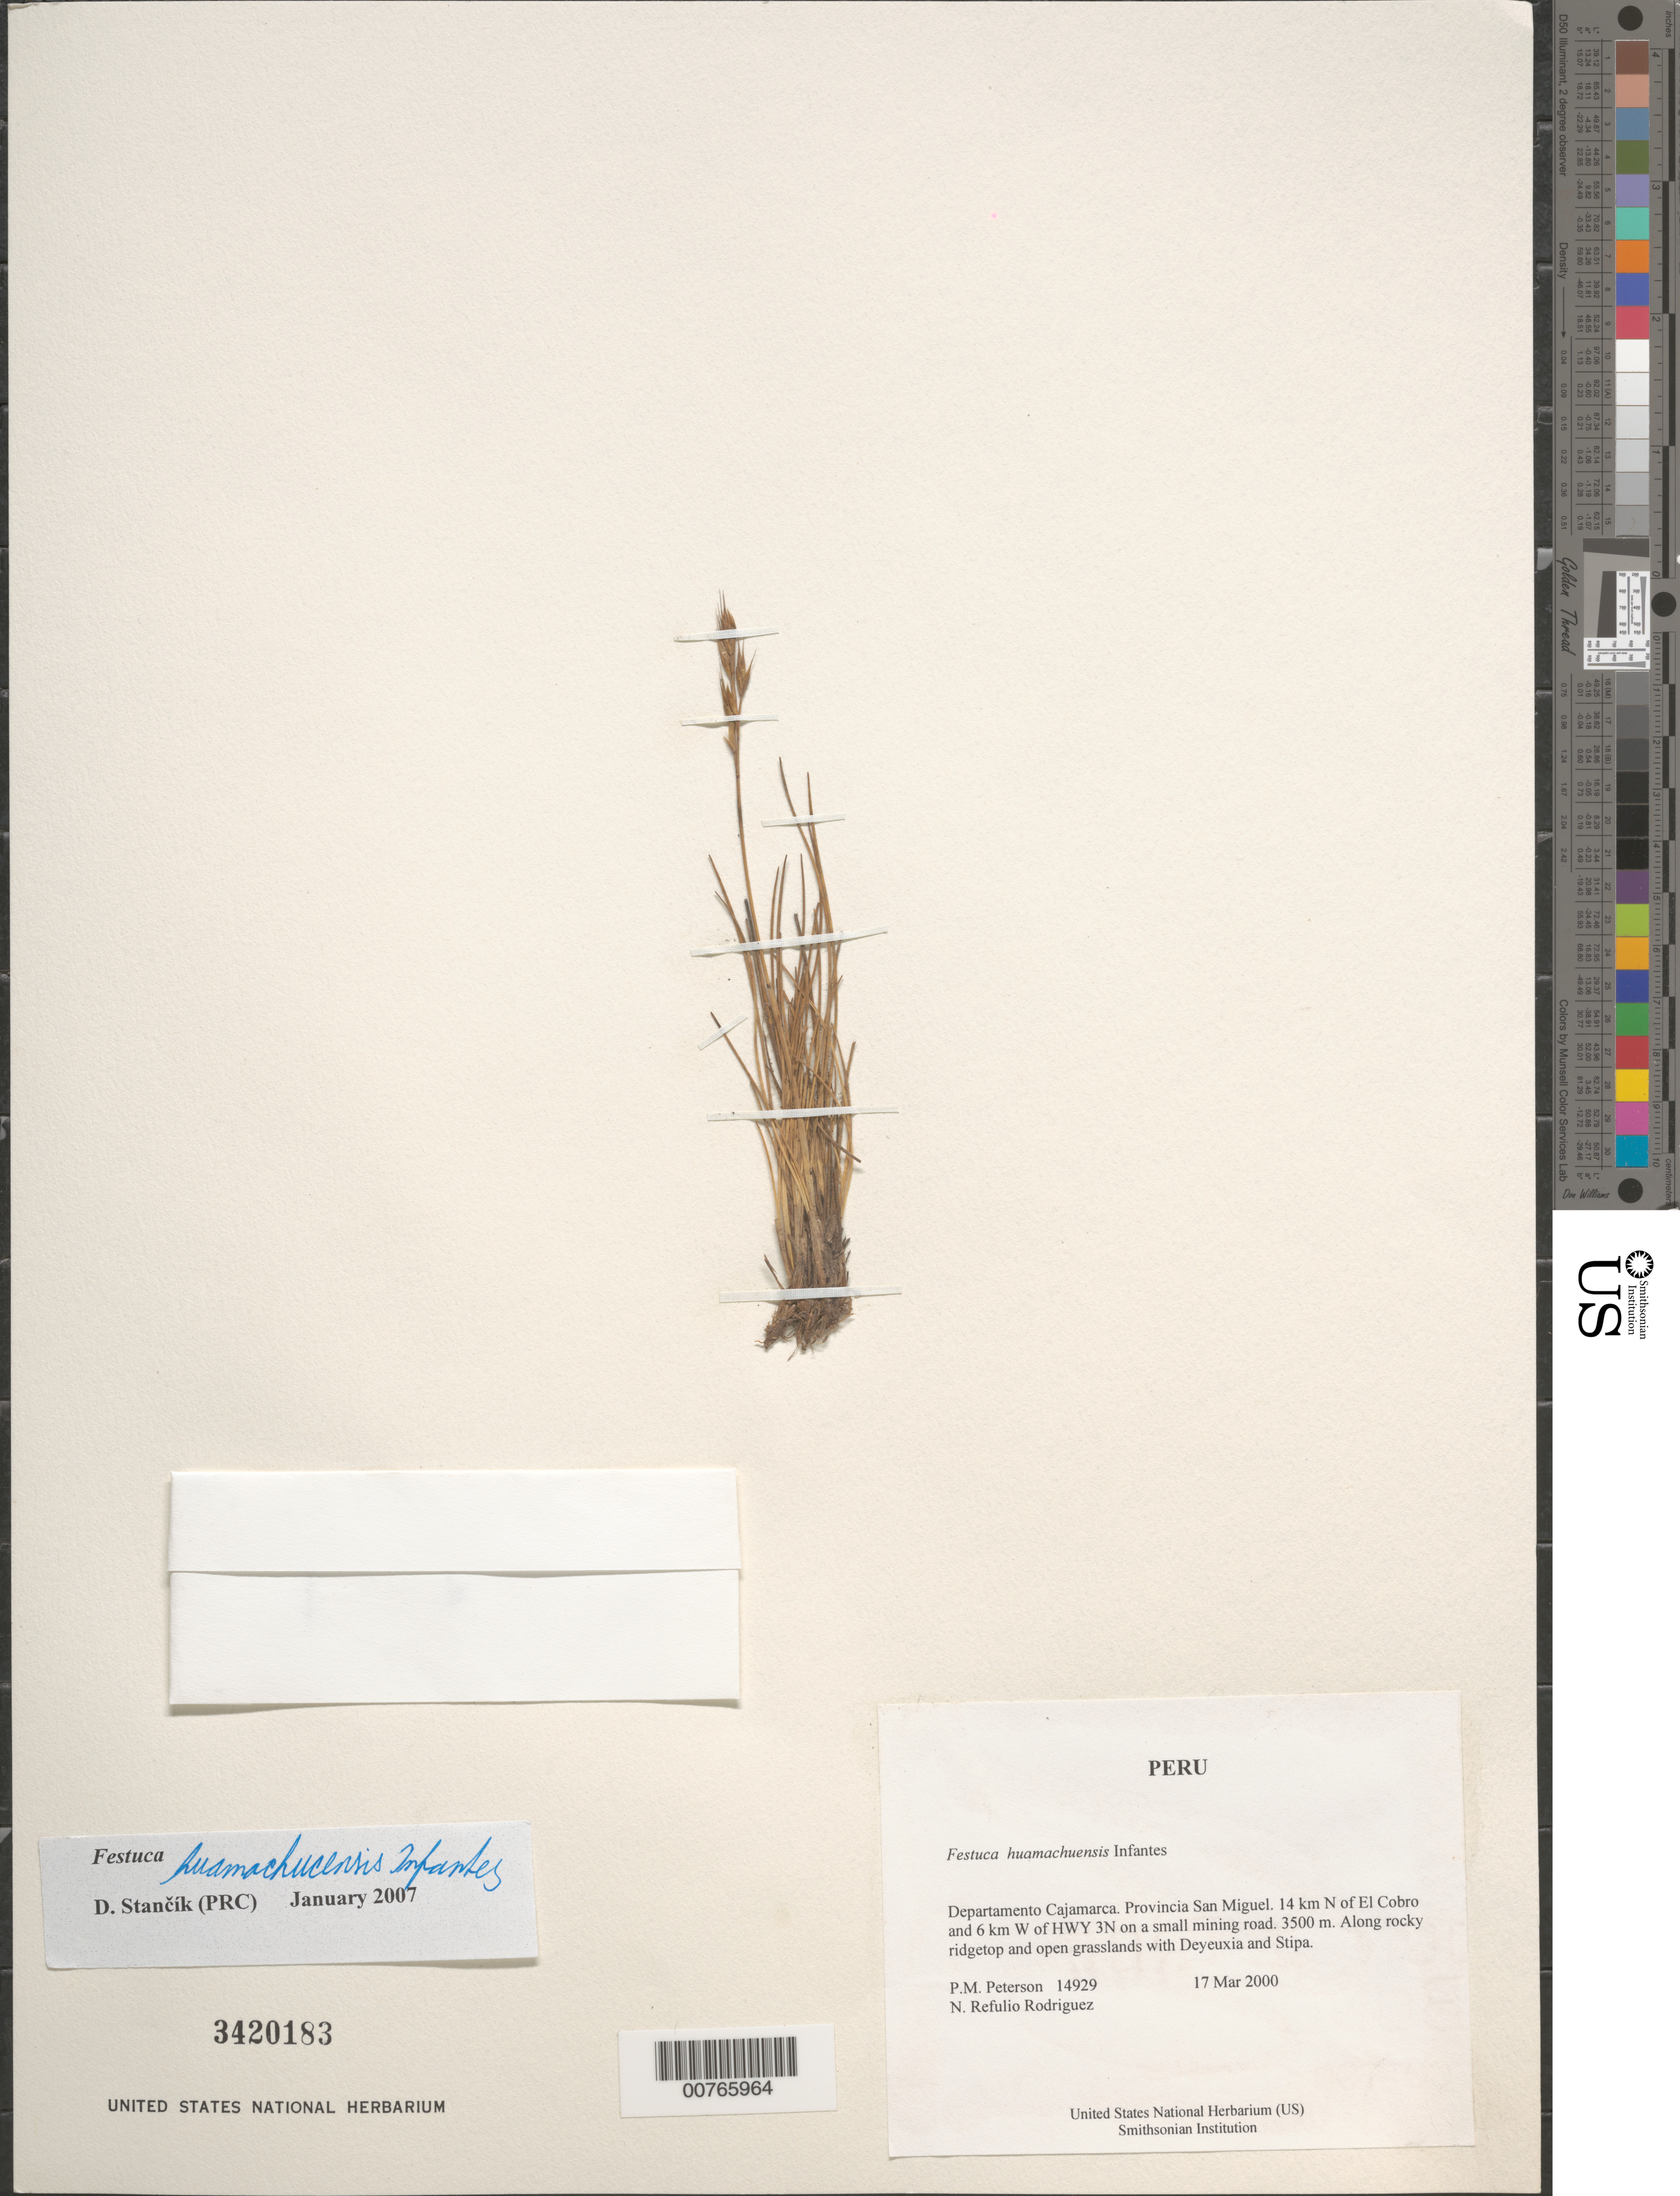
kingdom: Plantae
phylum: Tracheophyta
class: Liliopsida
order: Poales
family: Poaceae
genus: Festuca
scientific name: Festuca huamachucensis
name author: Infantes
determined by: Stancik, D.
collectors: P. M. Peterson & N. Refulio-Rodríguez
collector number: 14929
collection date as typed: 17 Mar 2000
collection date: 2000-03-17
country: Peru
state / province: Cajamarca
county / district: San Miguel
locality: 14 km N of El Cobro and 6 km W of HWY 3N on a small mining road.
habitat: Along rocky ridgetop and open grasslands with Deyeuxia and Stipa.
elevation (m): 3500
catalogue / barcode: US 3420183